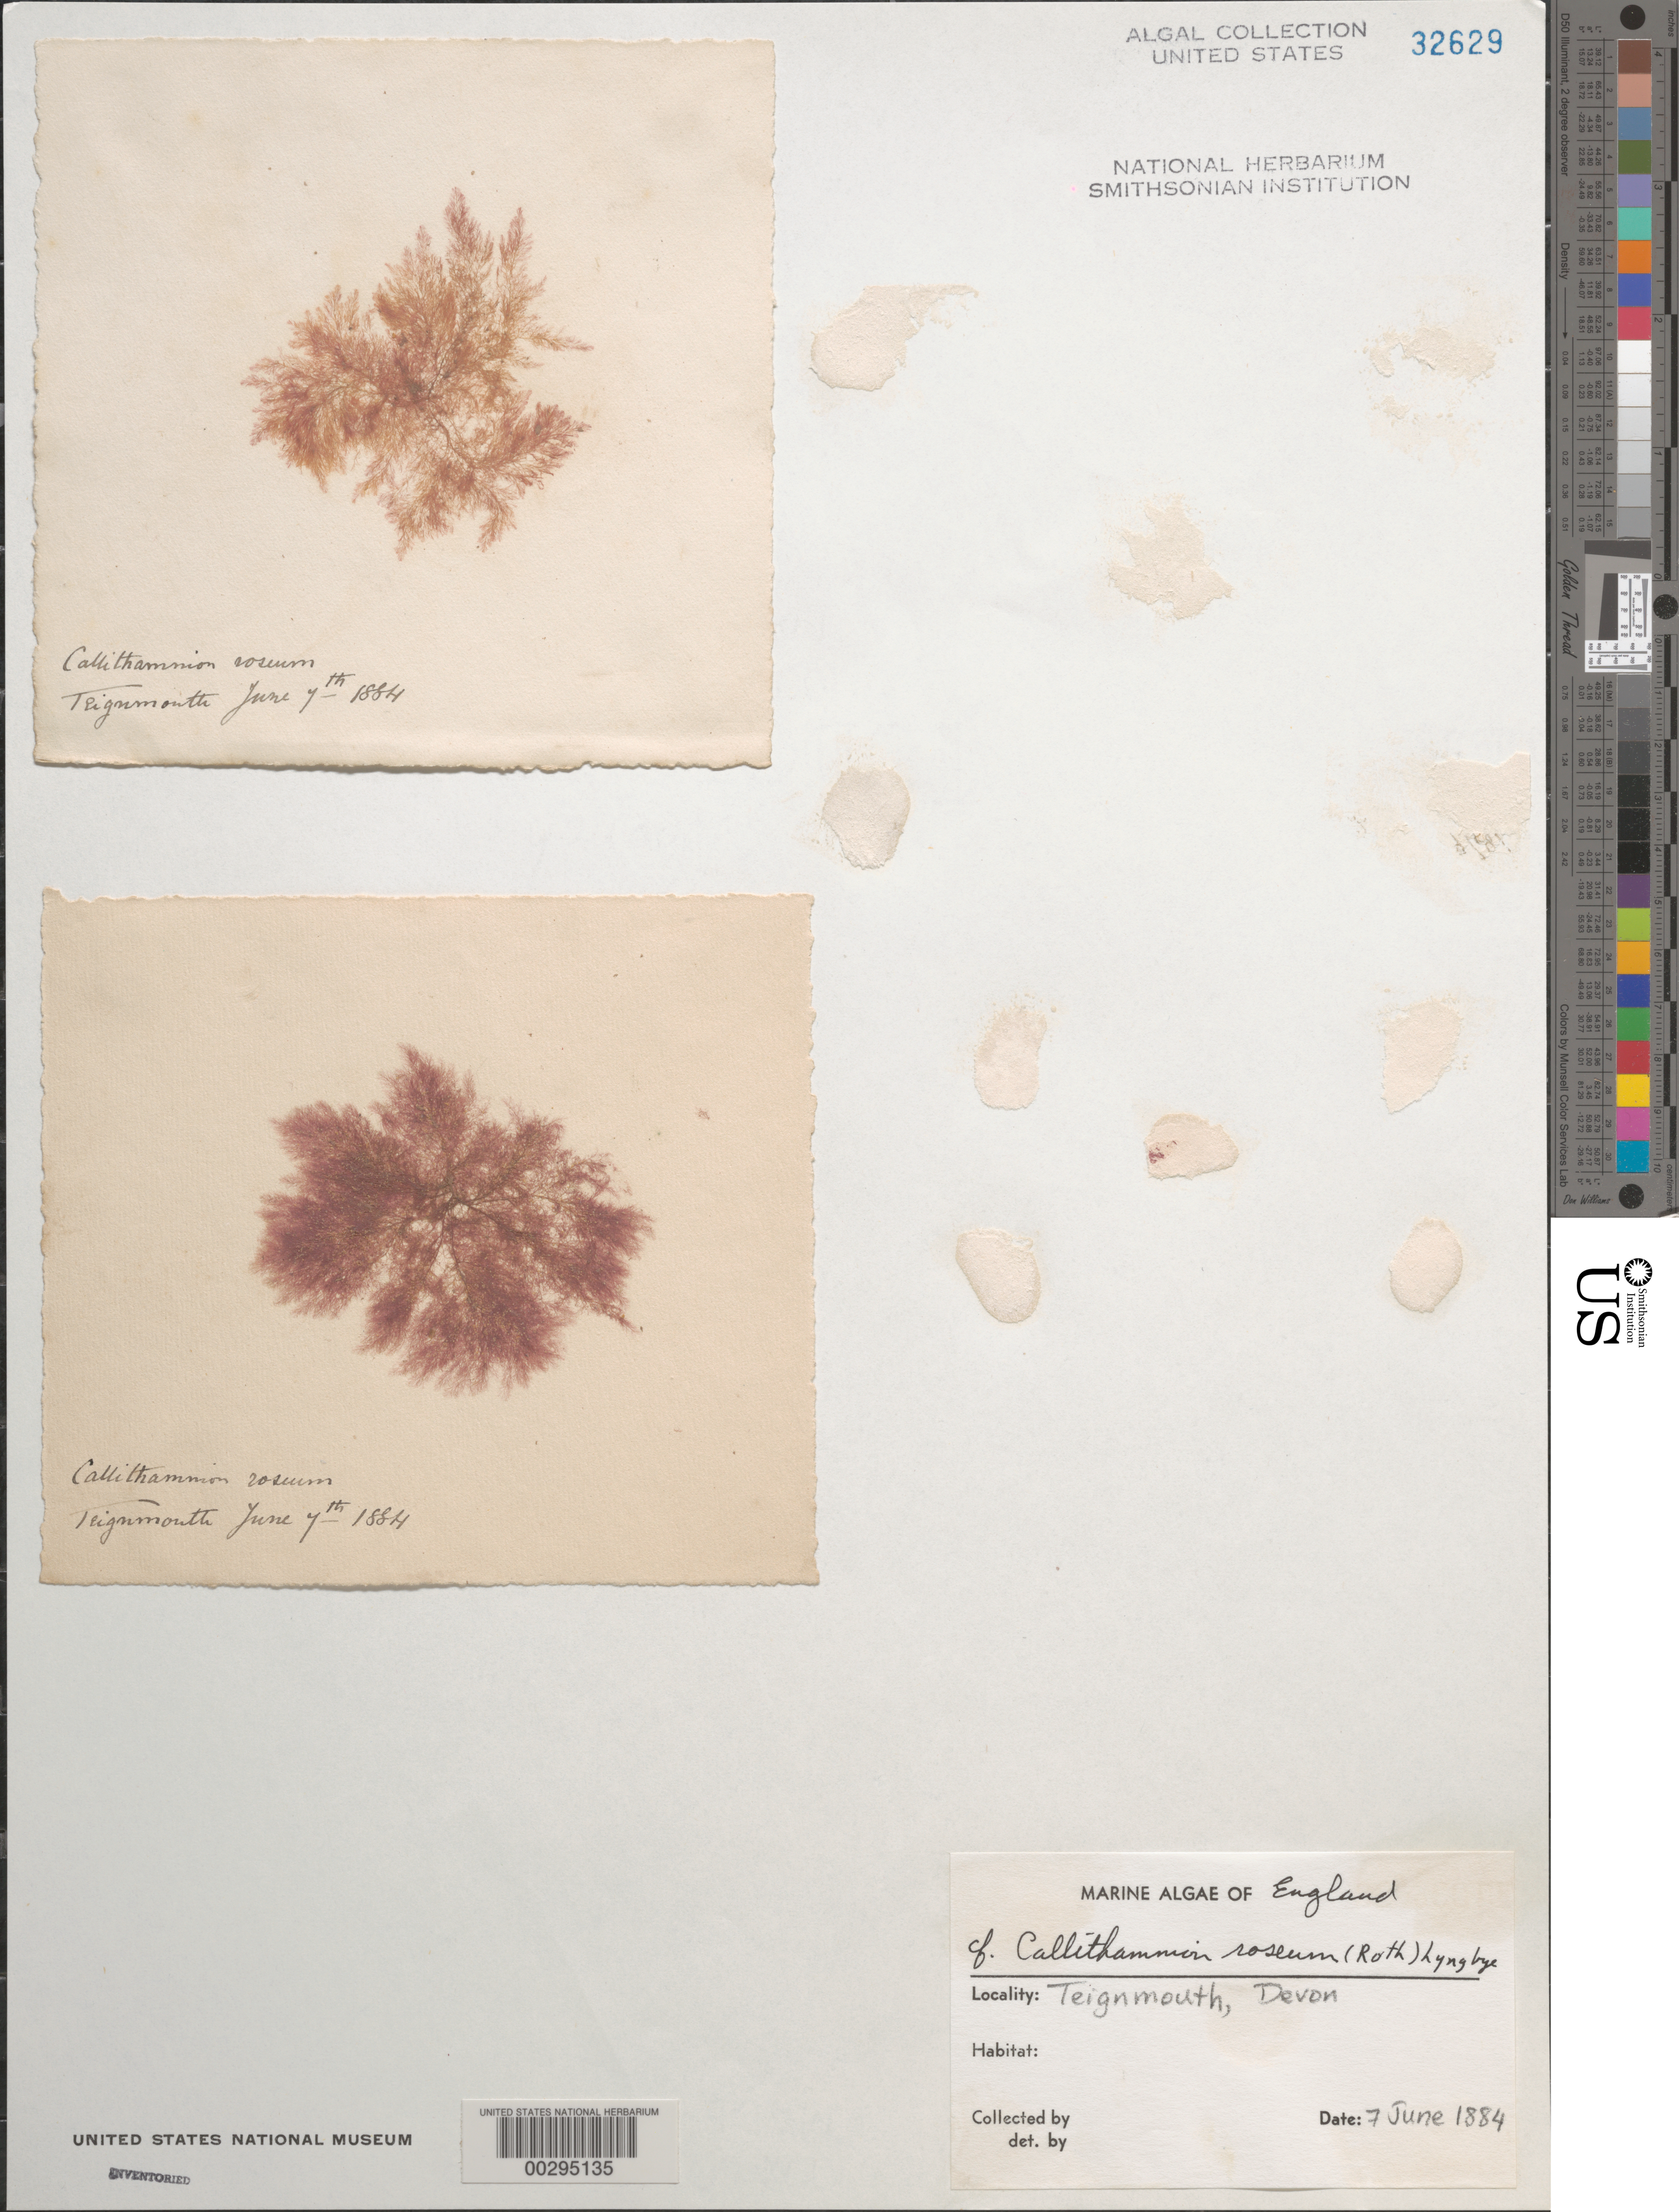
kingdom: Plantae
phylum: Rhodophyta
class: Florideophyceae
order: Ceramiales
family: Callithamniaceae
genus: Gaillona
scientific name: Gaillona rosea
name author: (Roth) A. Athanasiadis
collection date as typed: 07 Jun 1884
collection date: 1884-06-07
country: United Kingdom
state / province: England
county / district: Devon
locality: Teignmouth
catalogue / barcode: US 32629